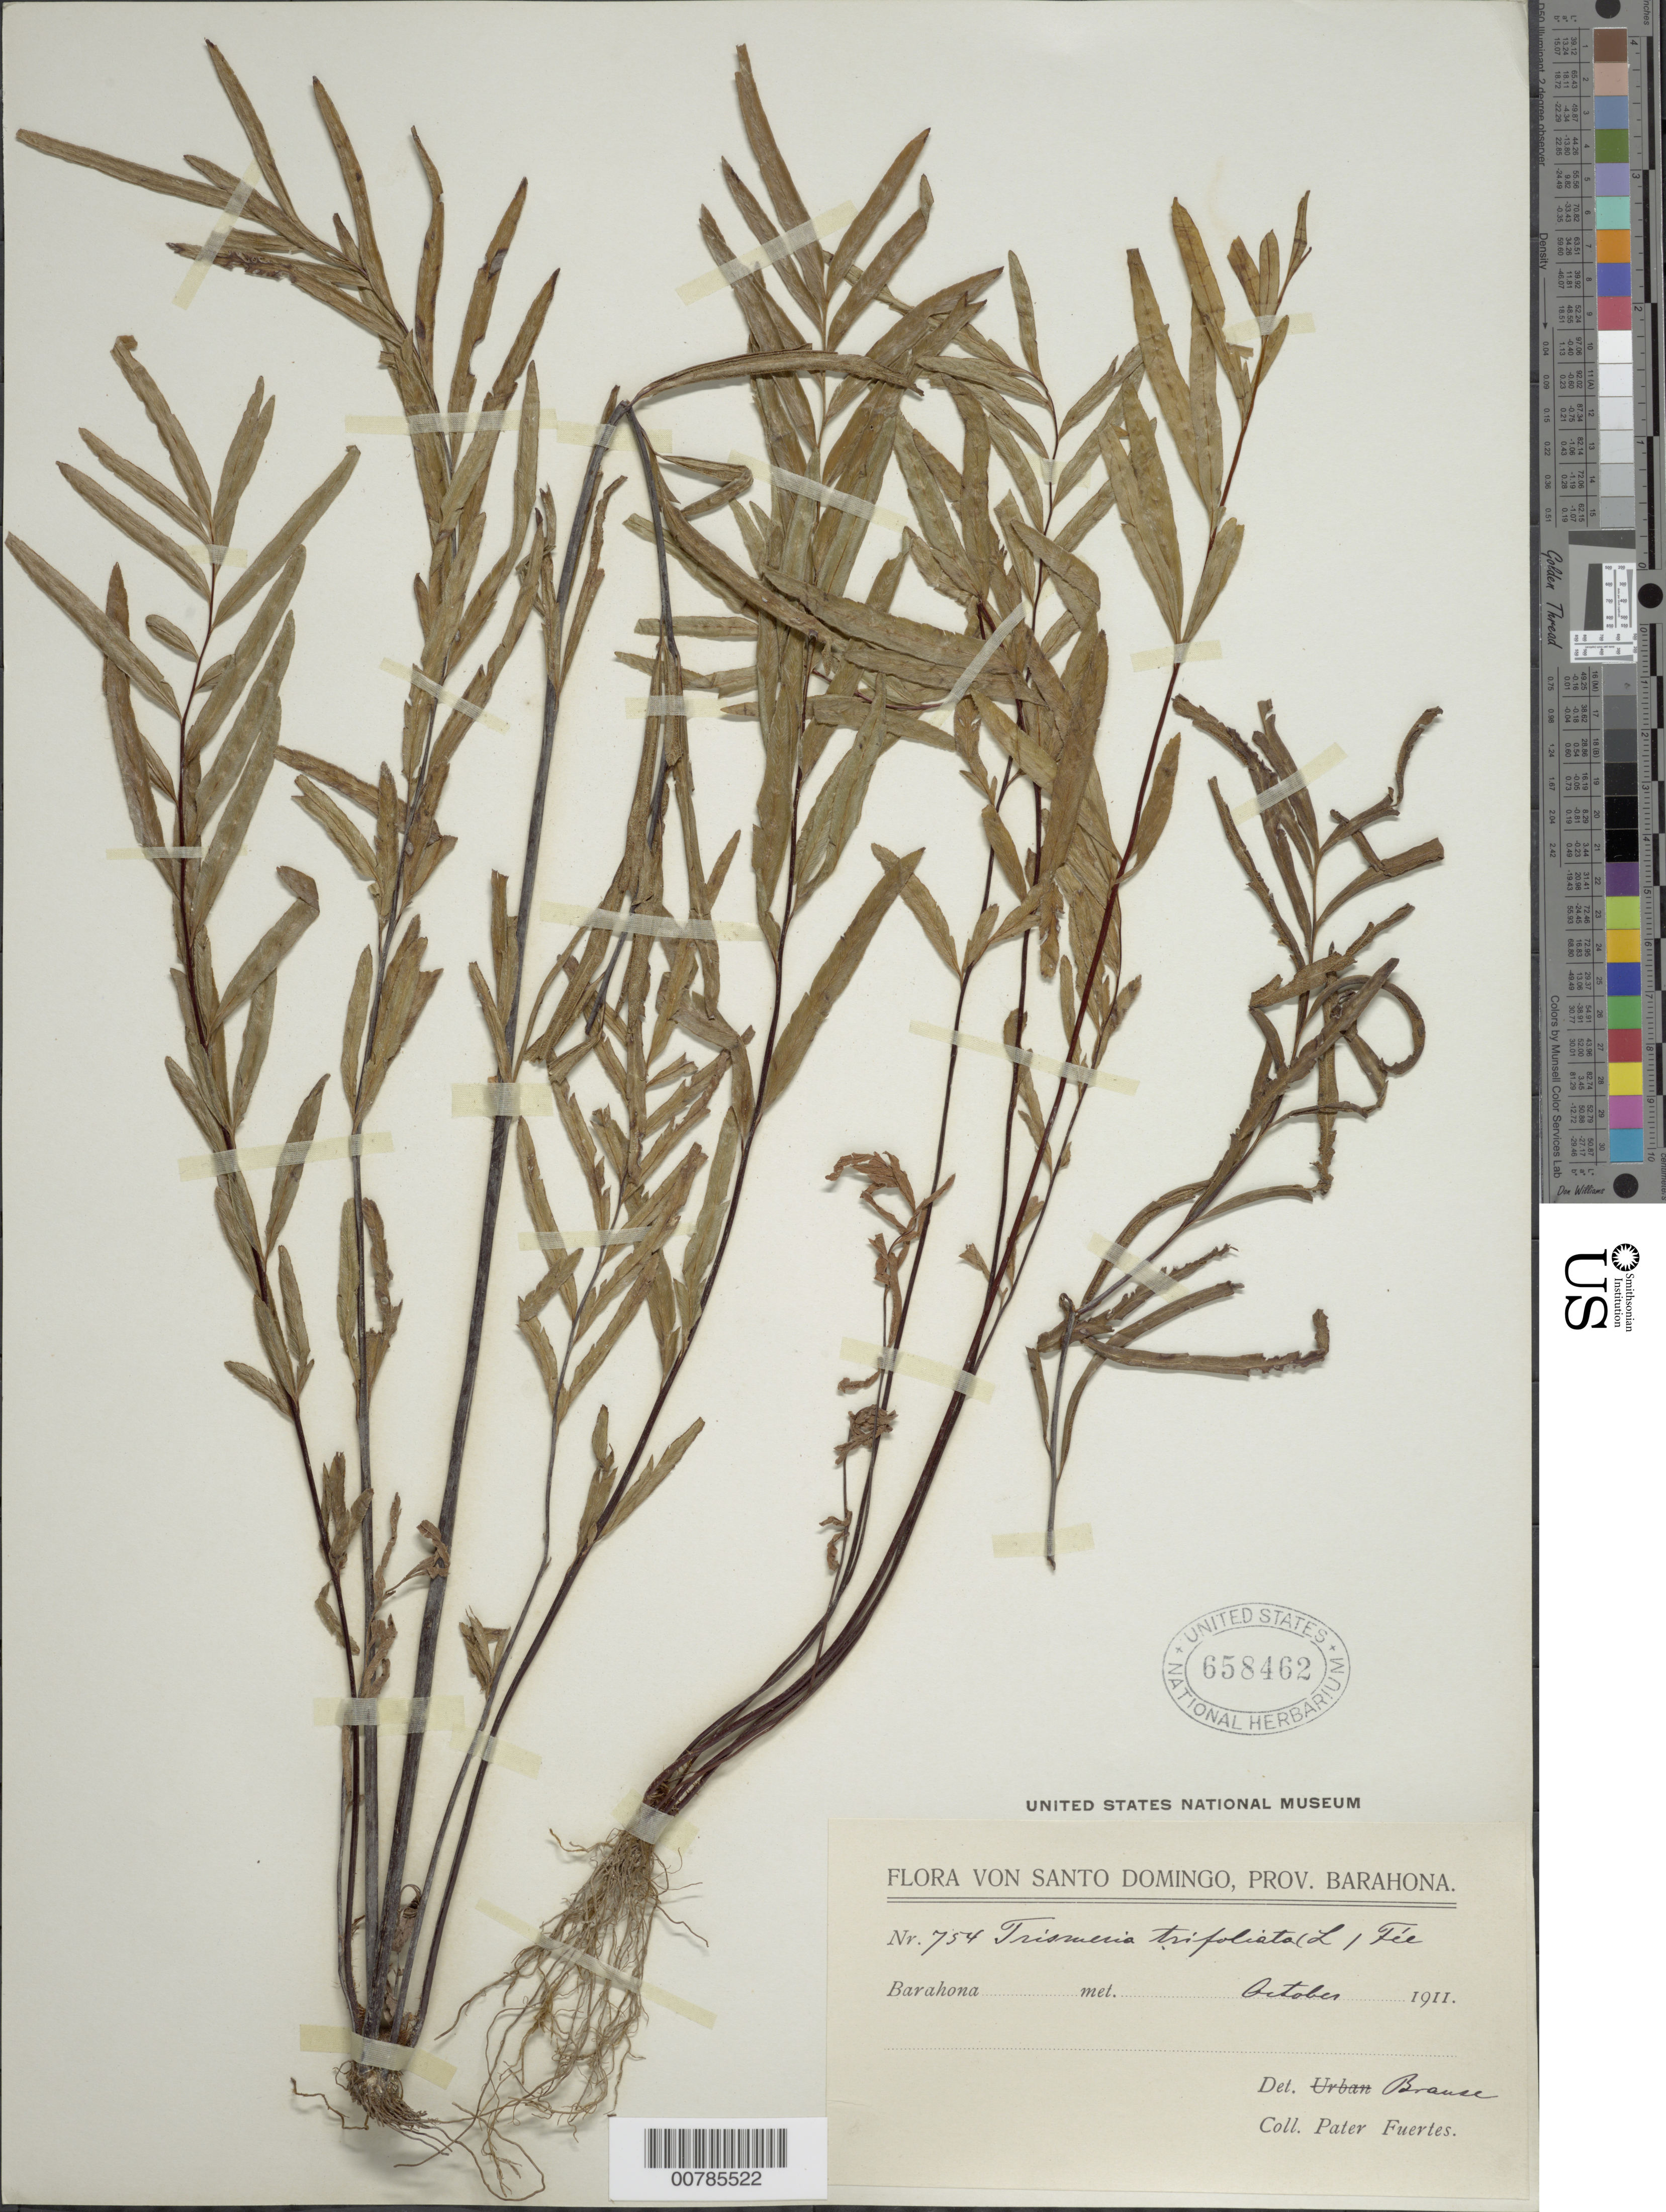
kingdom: Plantae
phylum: Tracheophyta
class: Polypodiopsida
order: Polypodiales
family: Pteridaceae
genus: Pityrogramma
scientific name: Pityrogramma trifoliata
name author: (L.) R.M. Tryon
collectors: M. D. Fuertes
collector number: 754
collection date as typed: Oct 1911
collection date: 1911-10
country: Dominican Republic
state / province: Barahona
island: Hispaniola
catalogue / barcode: US 658462